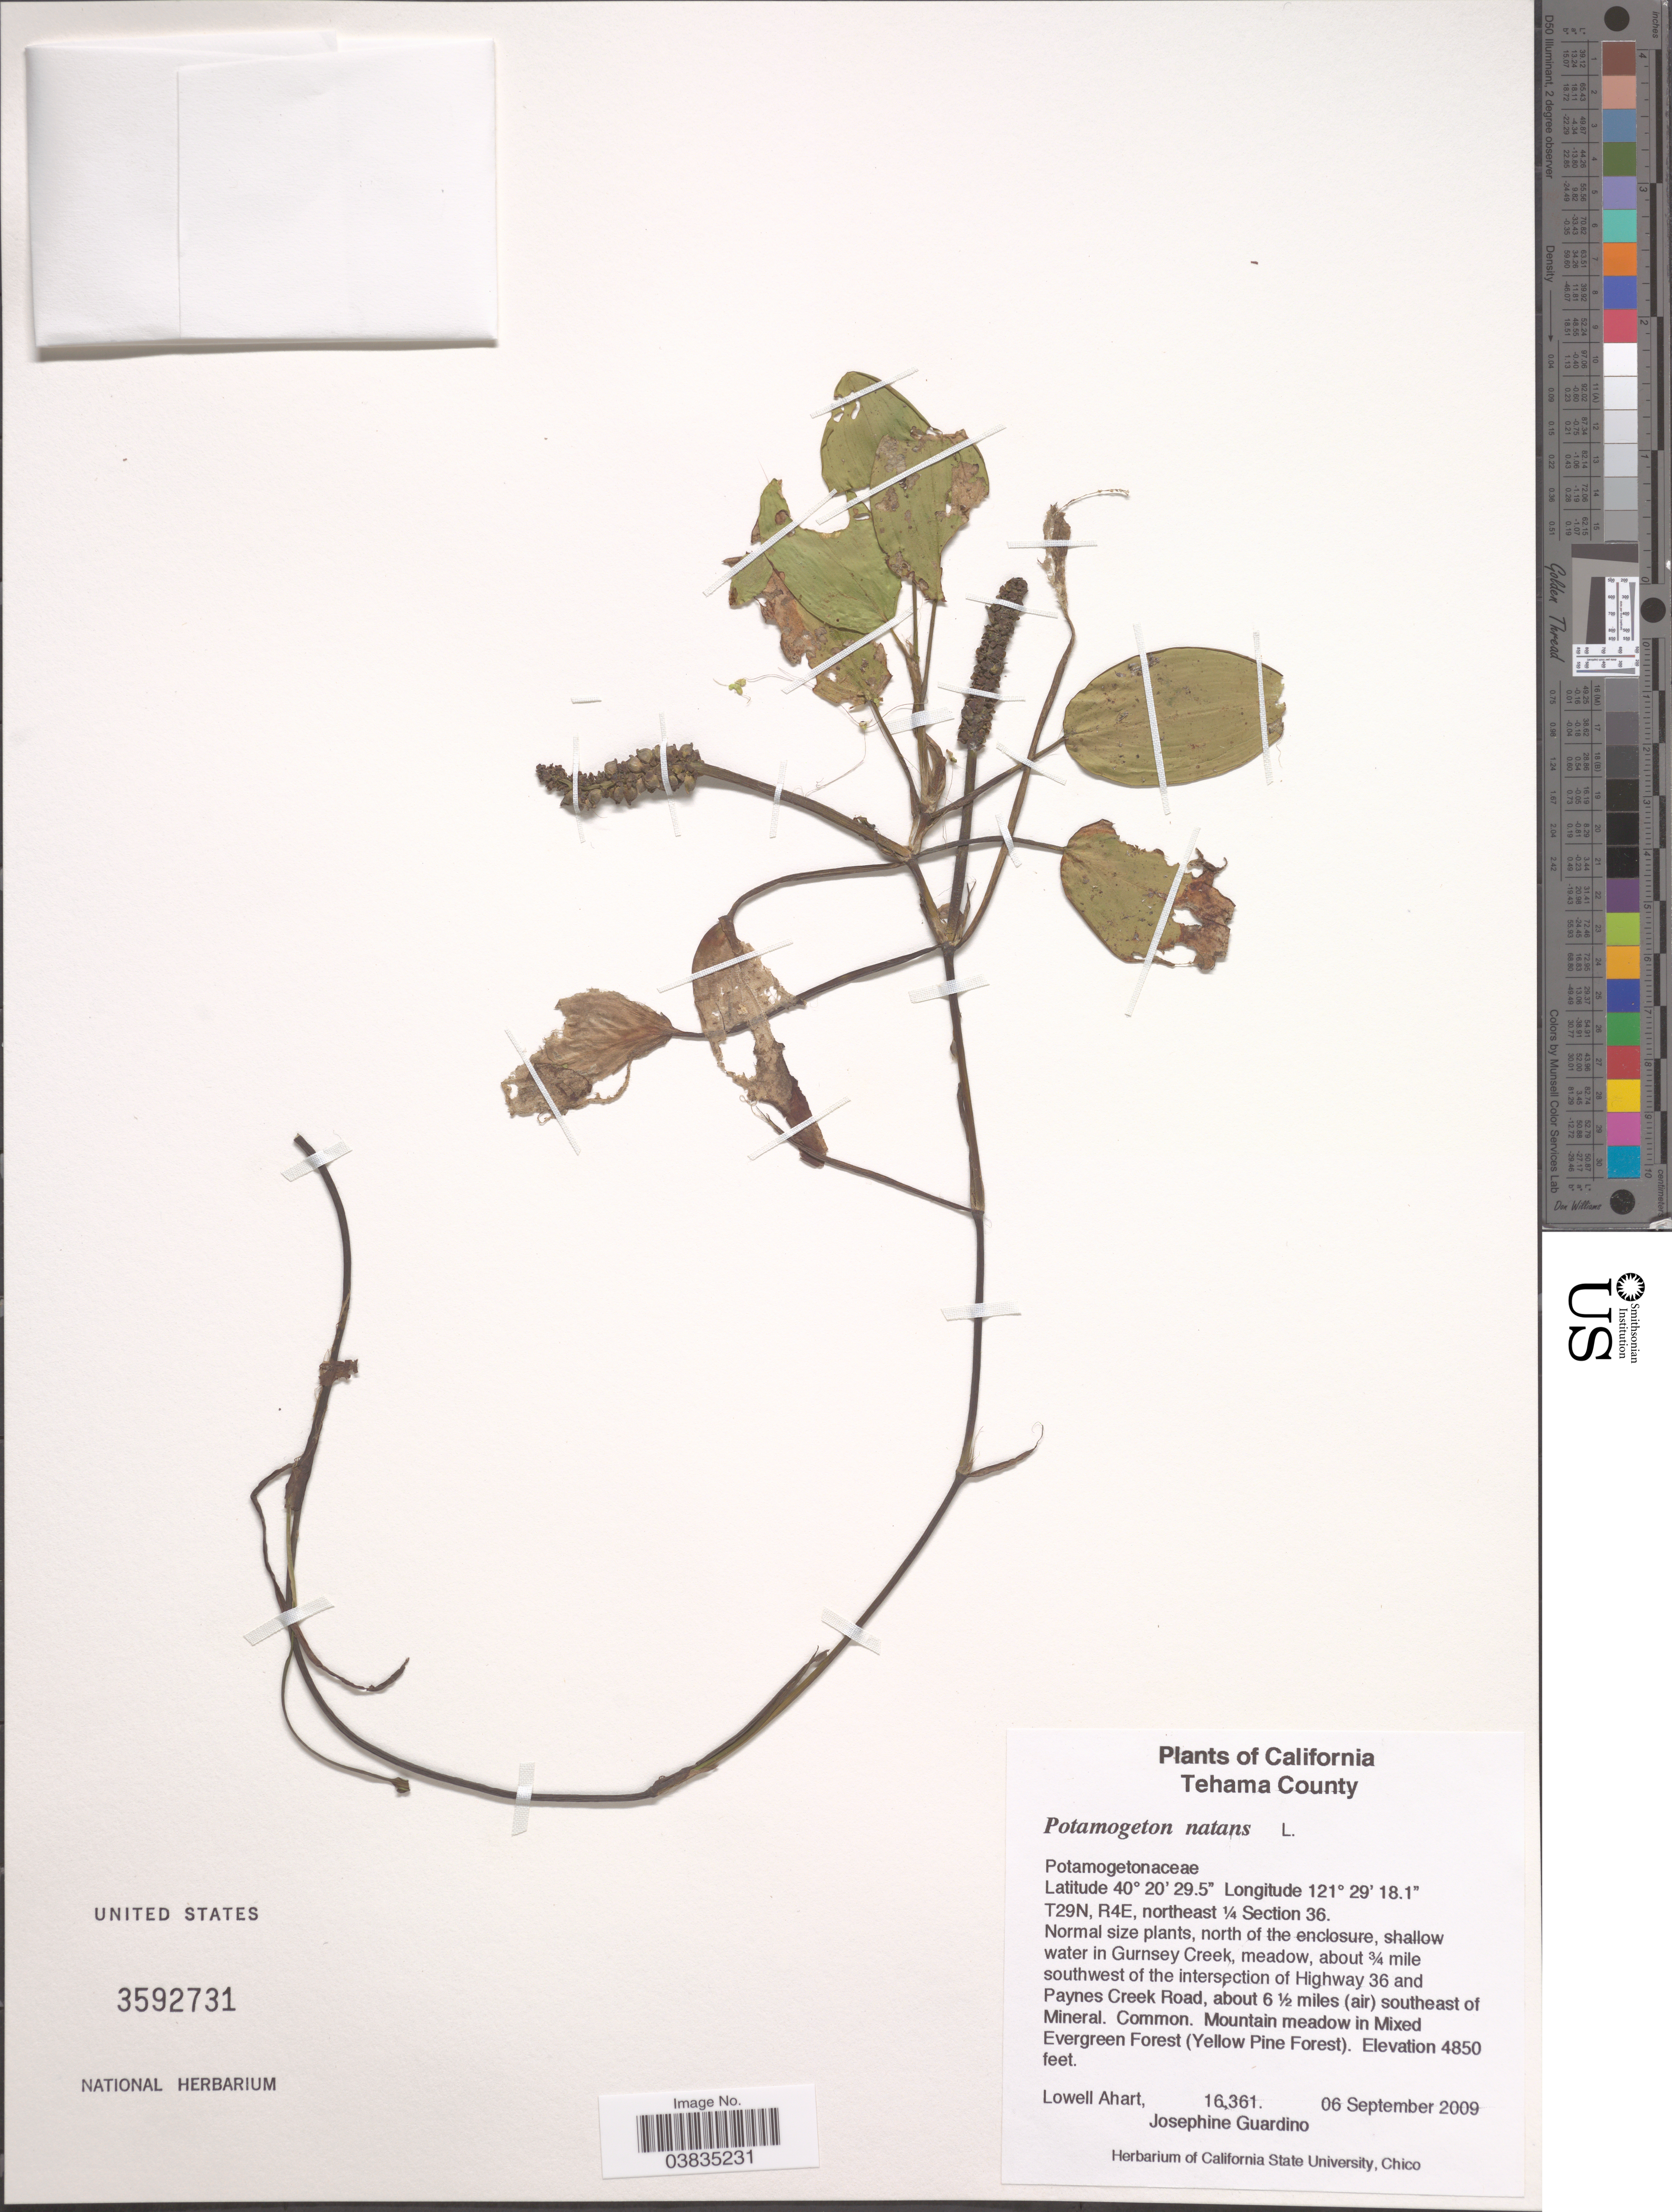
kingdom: Plantae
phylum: Tracheophyta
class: Liliopsida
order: Alismatales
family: Potamogetonaceae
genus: Potamogeton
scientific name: Potamogeton natans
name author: L.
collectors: L. Ahart & J. Guardino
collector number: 16361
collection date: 2009-09-06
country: United States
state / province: California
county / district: Tehama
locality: Tehama County. T29N, R4E, northeast ¼ Section 36. North of the enclosure, Gurnsey Creek, about ¾ mile southwest of the intersection of Highway 36 and Paynes Creek Road, about 6 ½ miles (air) southeast of Mineral.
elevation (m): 1478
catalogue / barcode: US 3592731